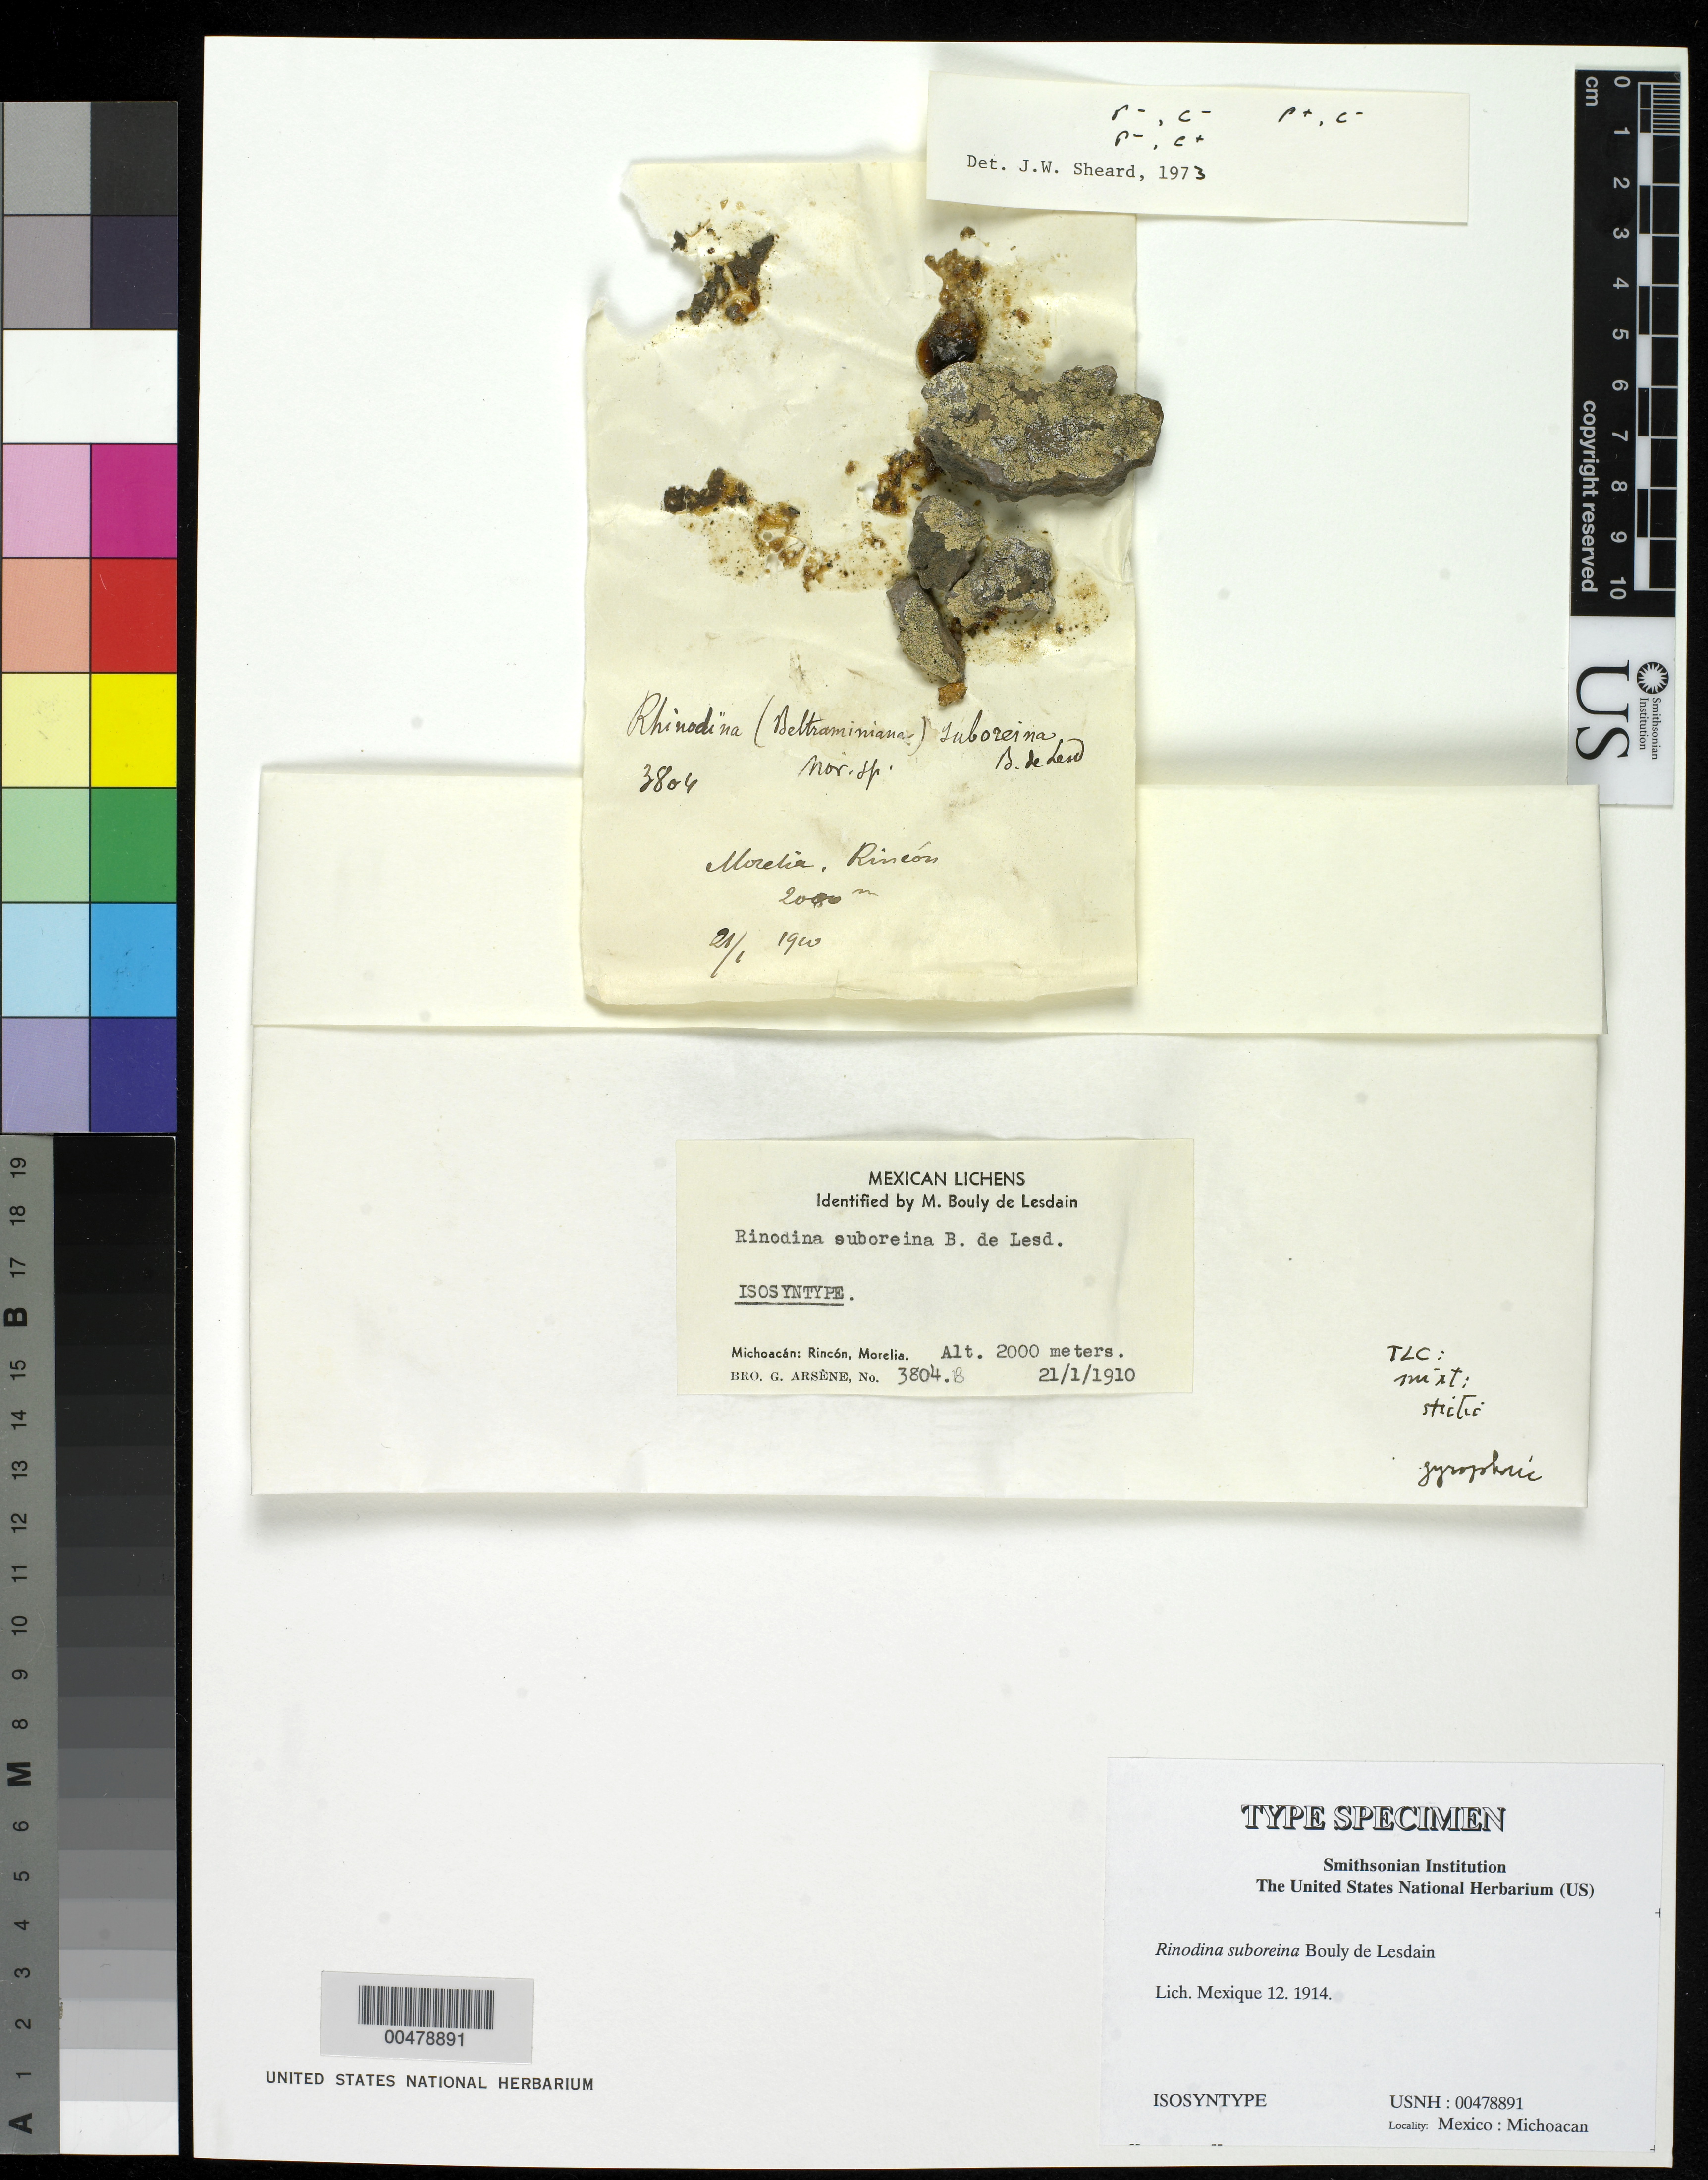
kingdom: Fungi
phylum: Ascomycota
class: Lecanoromycetes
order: Caliciales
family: Physciaceae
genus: Rinodina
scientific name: Rinodina suboreina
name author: B. de Lesd.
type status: Isosyntype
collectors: Bro. G. Arsène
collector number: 3804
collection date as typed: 21 Jan 1910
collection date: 1910-01-21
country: Mexico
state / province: Michoacán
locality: Rincon, Morelia.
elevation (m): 2000